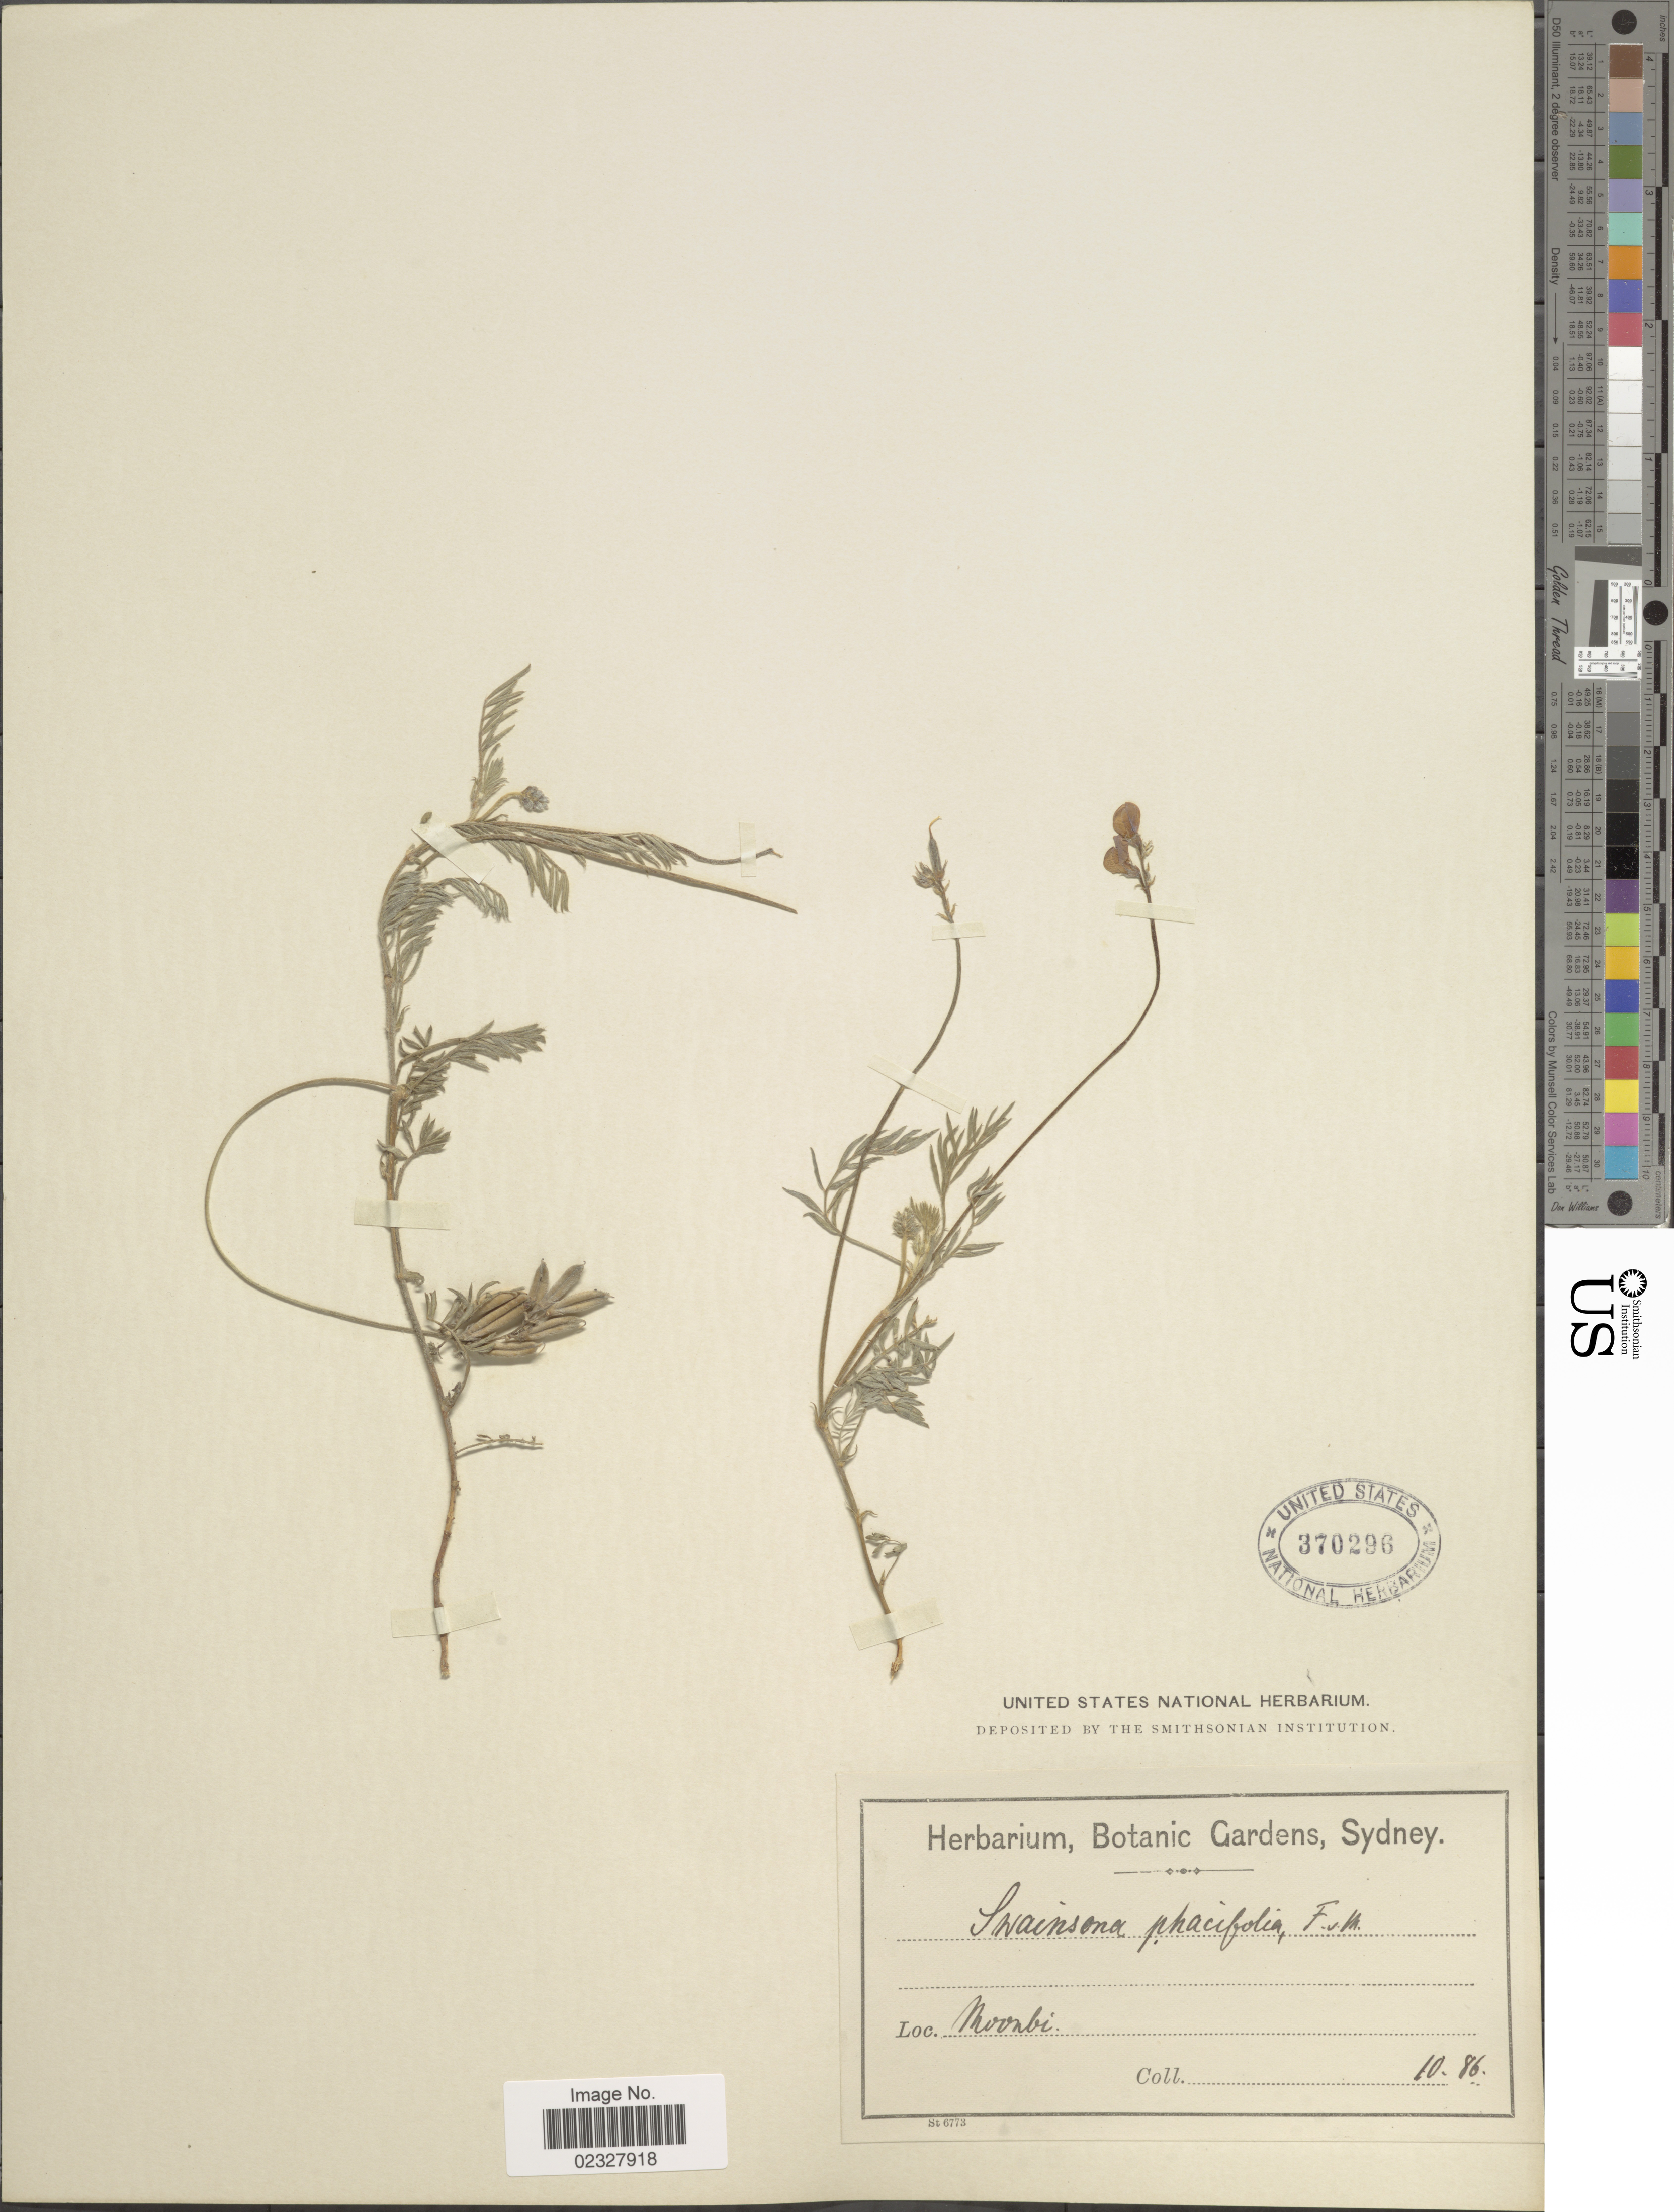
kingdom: Plantae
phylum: Tracheophyta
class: Magnoliopsida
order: Fabales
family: Fabaceae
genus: Swainsona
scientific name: Swainsona phacifolia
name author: F. Muell. ex Benth.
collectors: ex Herb. Bot. Gard. Sydney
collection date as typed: Transcribed d/m/y: /10/86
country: Australia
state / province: New South Wales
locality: Moonbi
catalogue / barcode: US 370296